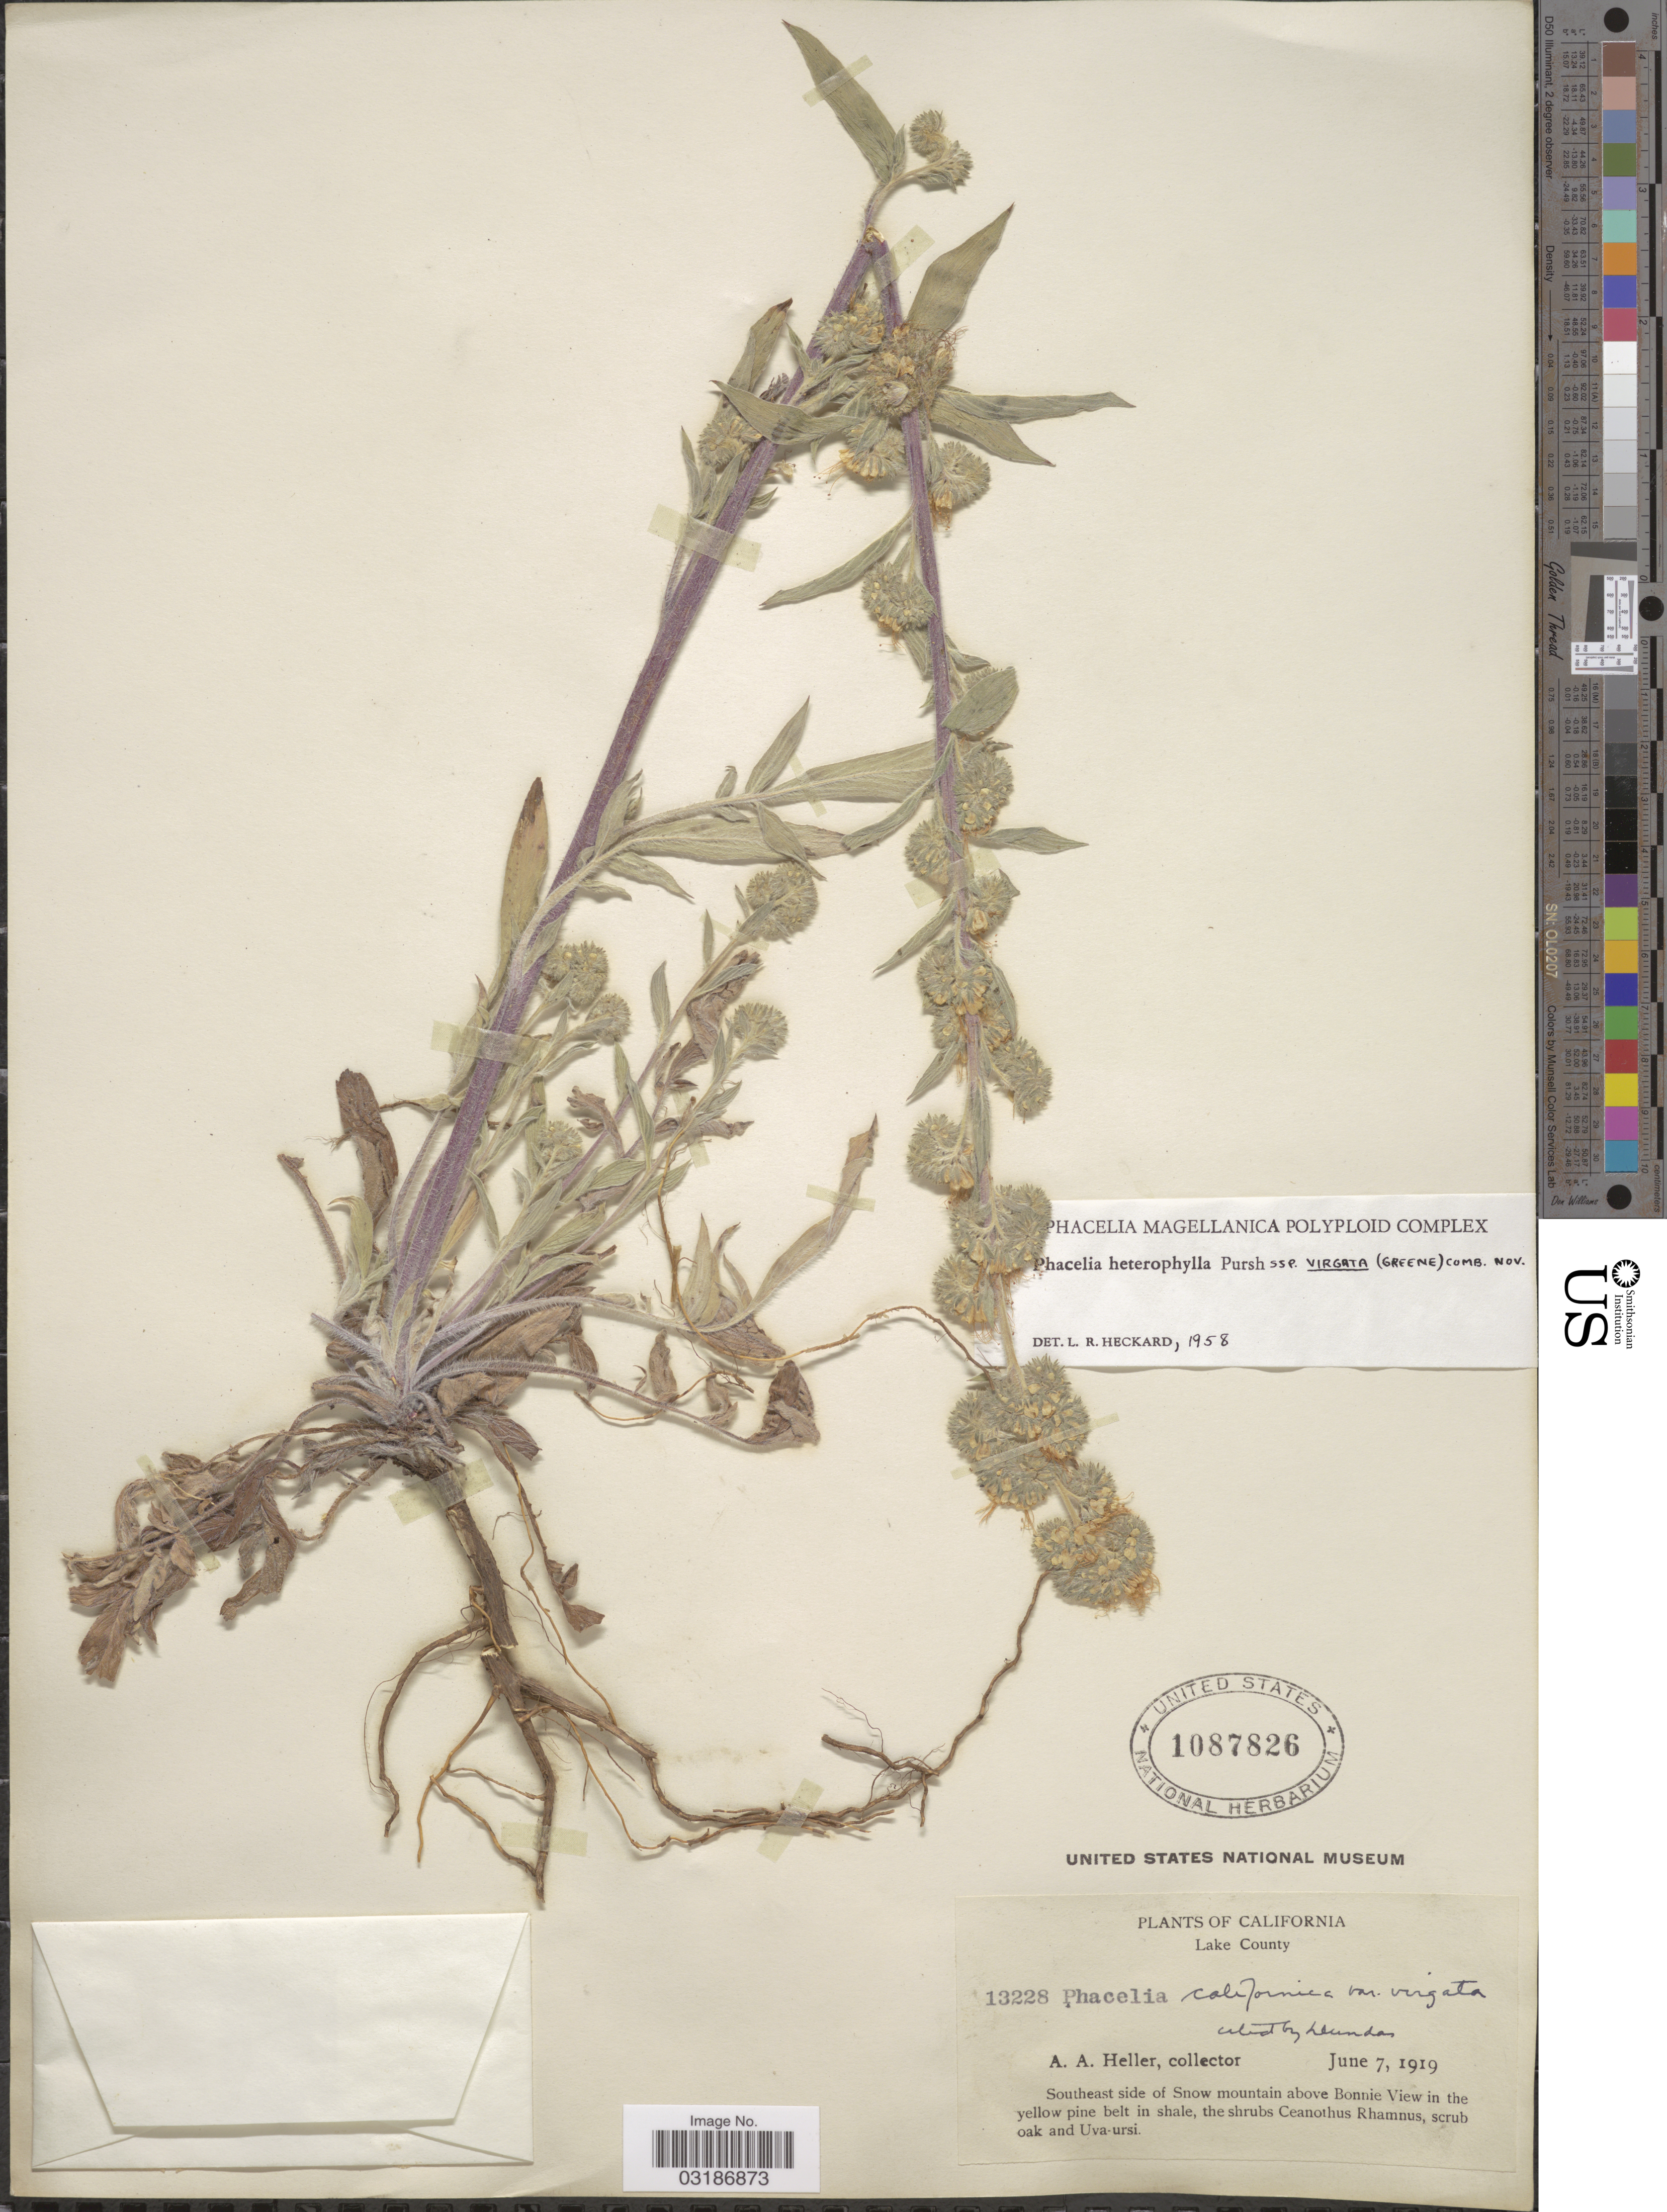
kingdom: Plantae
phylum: Tracheophyta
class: Magnoliopsida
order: Boraginales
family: Hydrophyllaceae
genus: Phacelia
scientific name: Phacelia heterophylla subsp. virgata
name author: (Greene) Heckard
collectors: A. A. Heller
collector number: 13228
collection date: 1919-06-07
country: United States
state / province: California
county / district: Lake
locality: Lake County. Southeast side of Snow mountain above Bonnie View in the yellow pine belt in shale.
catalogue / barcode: US 1087826